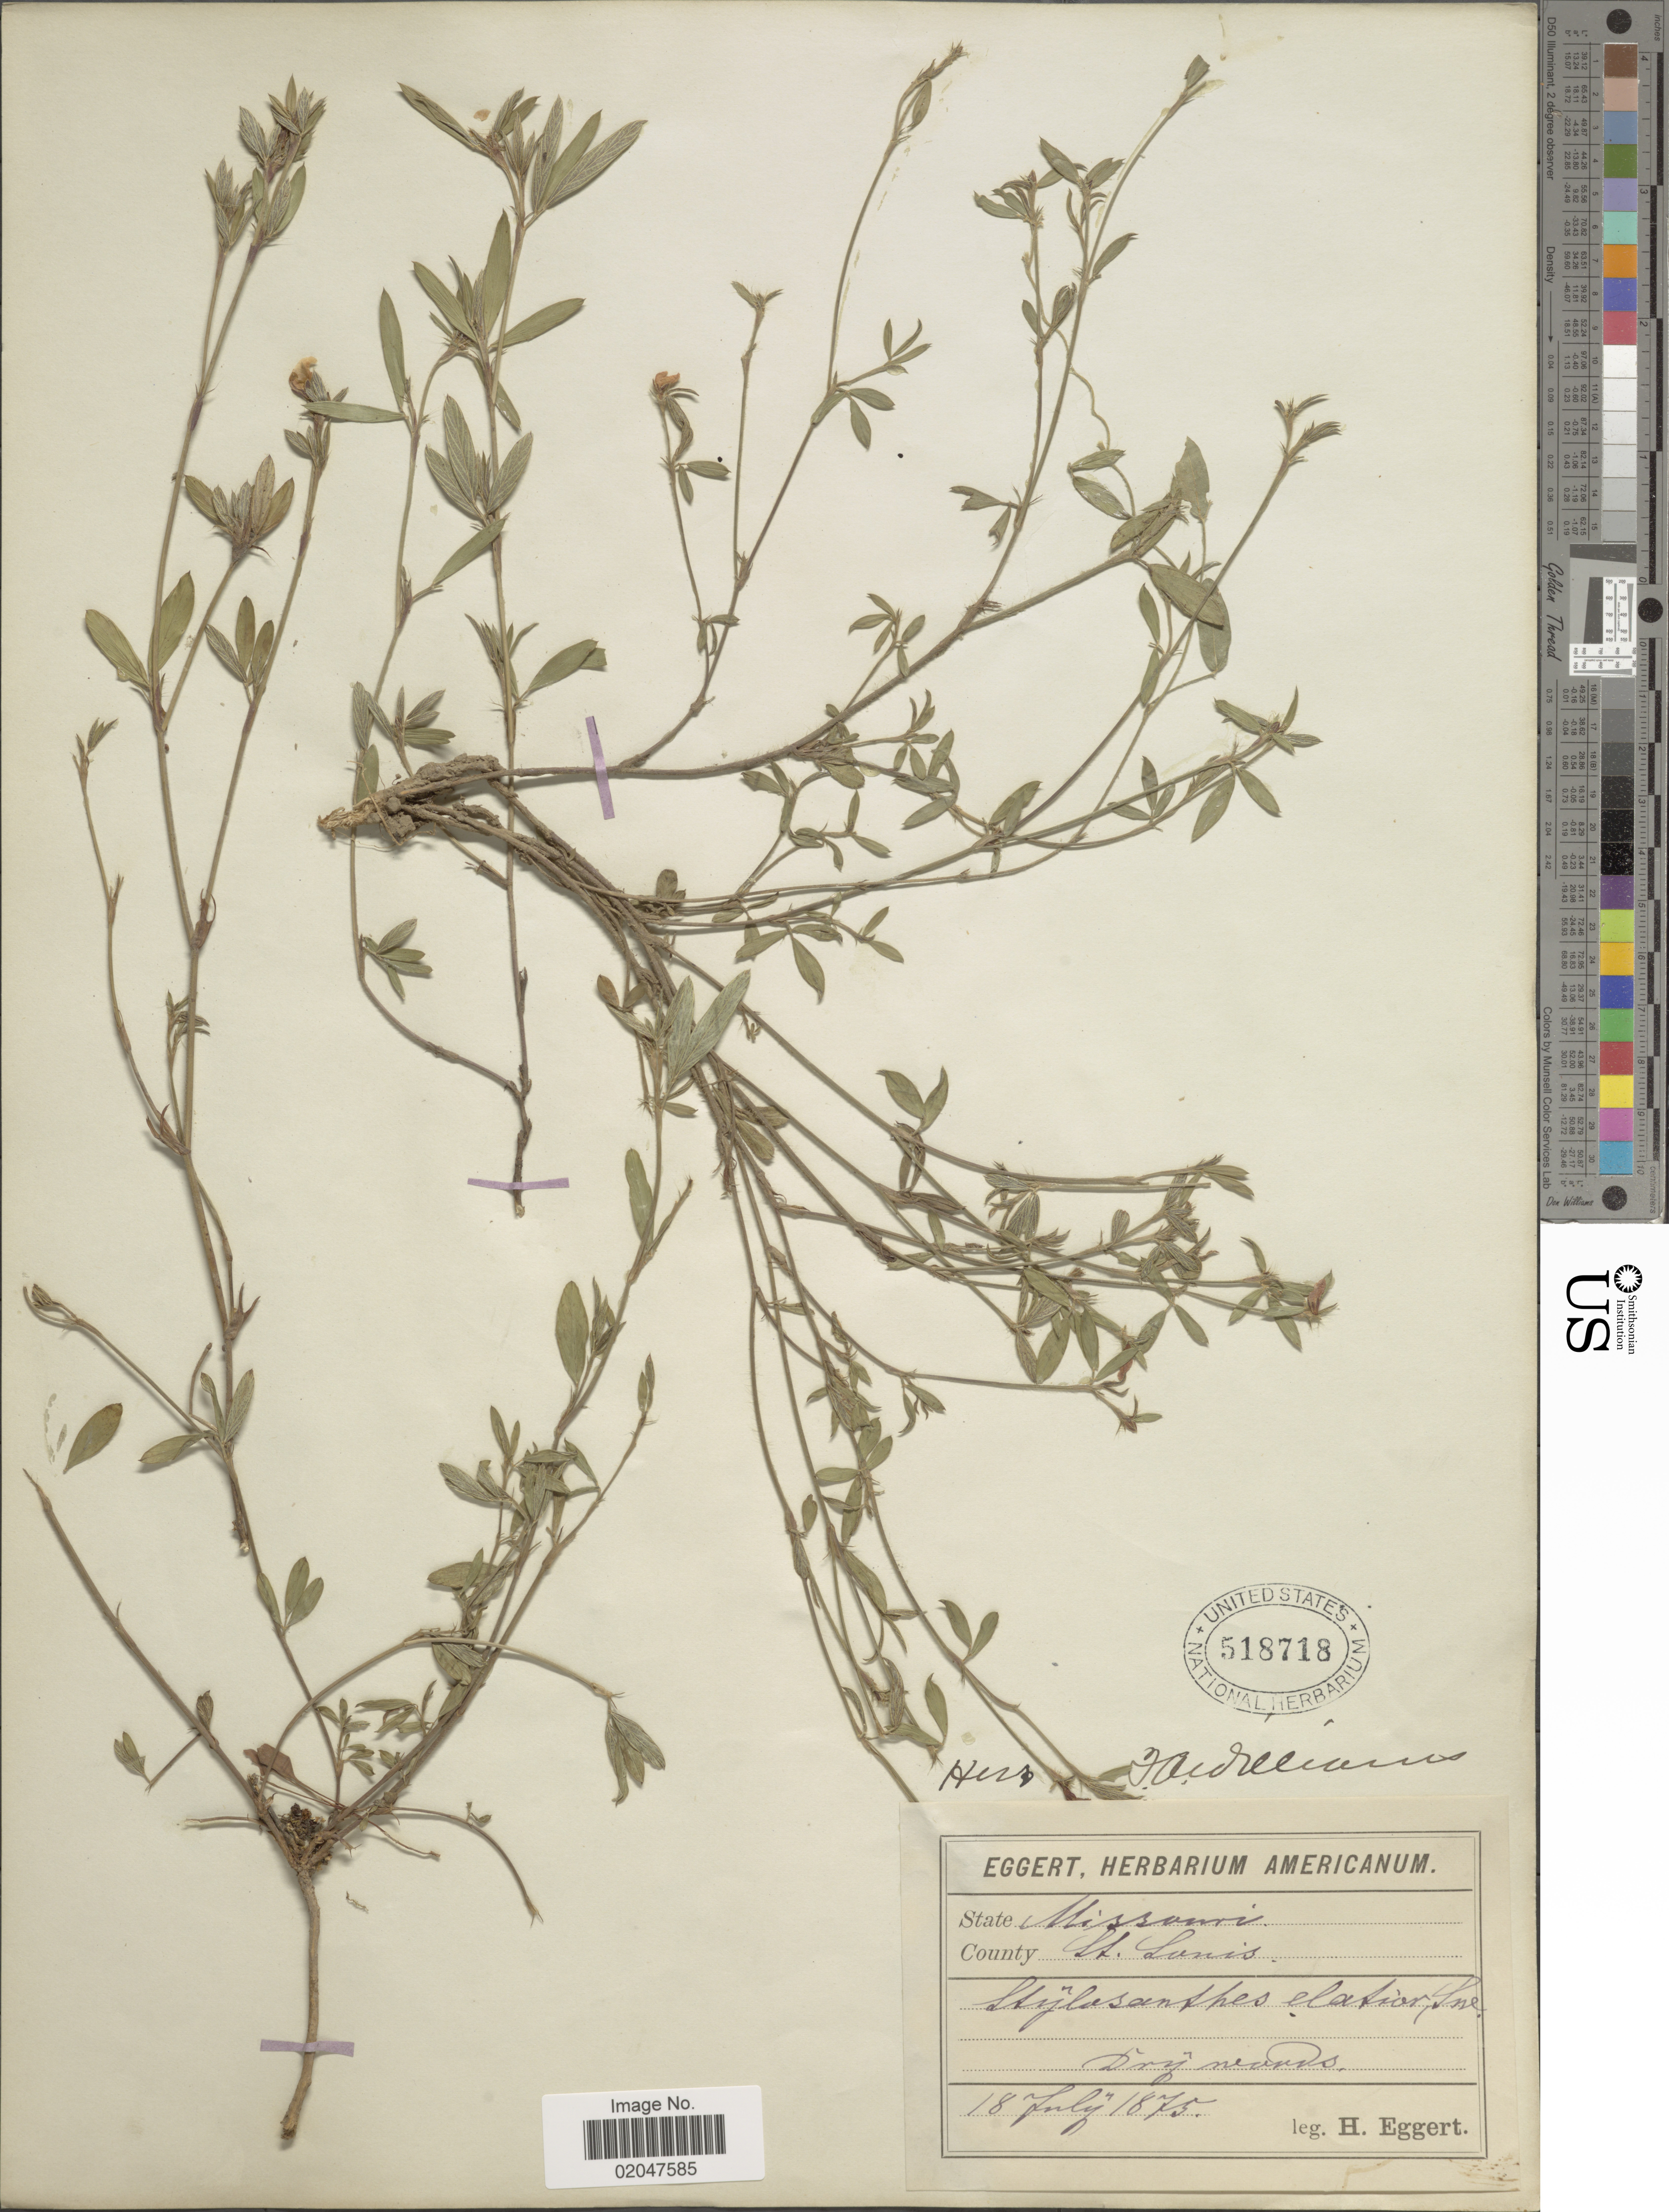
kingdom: Plantae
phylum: Tracheophyta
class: Magnoliopsida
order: Fabales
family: Fabaceae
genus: Stylosanthes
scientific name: Stylosanthes biflora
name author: (L.) Britton et al.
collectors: H. Eggert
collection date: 1875-07-18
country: United States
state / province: Missouri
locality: County St. Louis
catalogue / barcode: US 518718